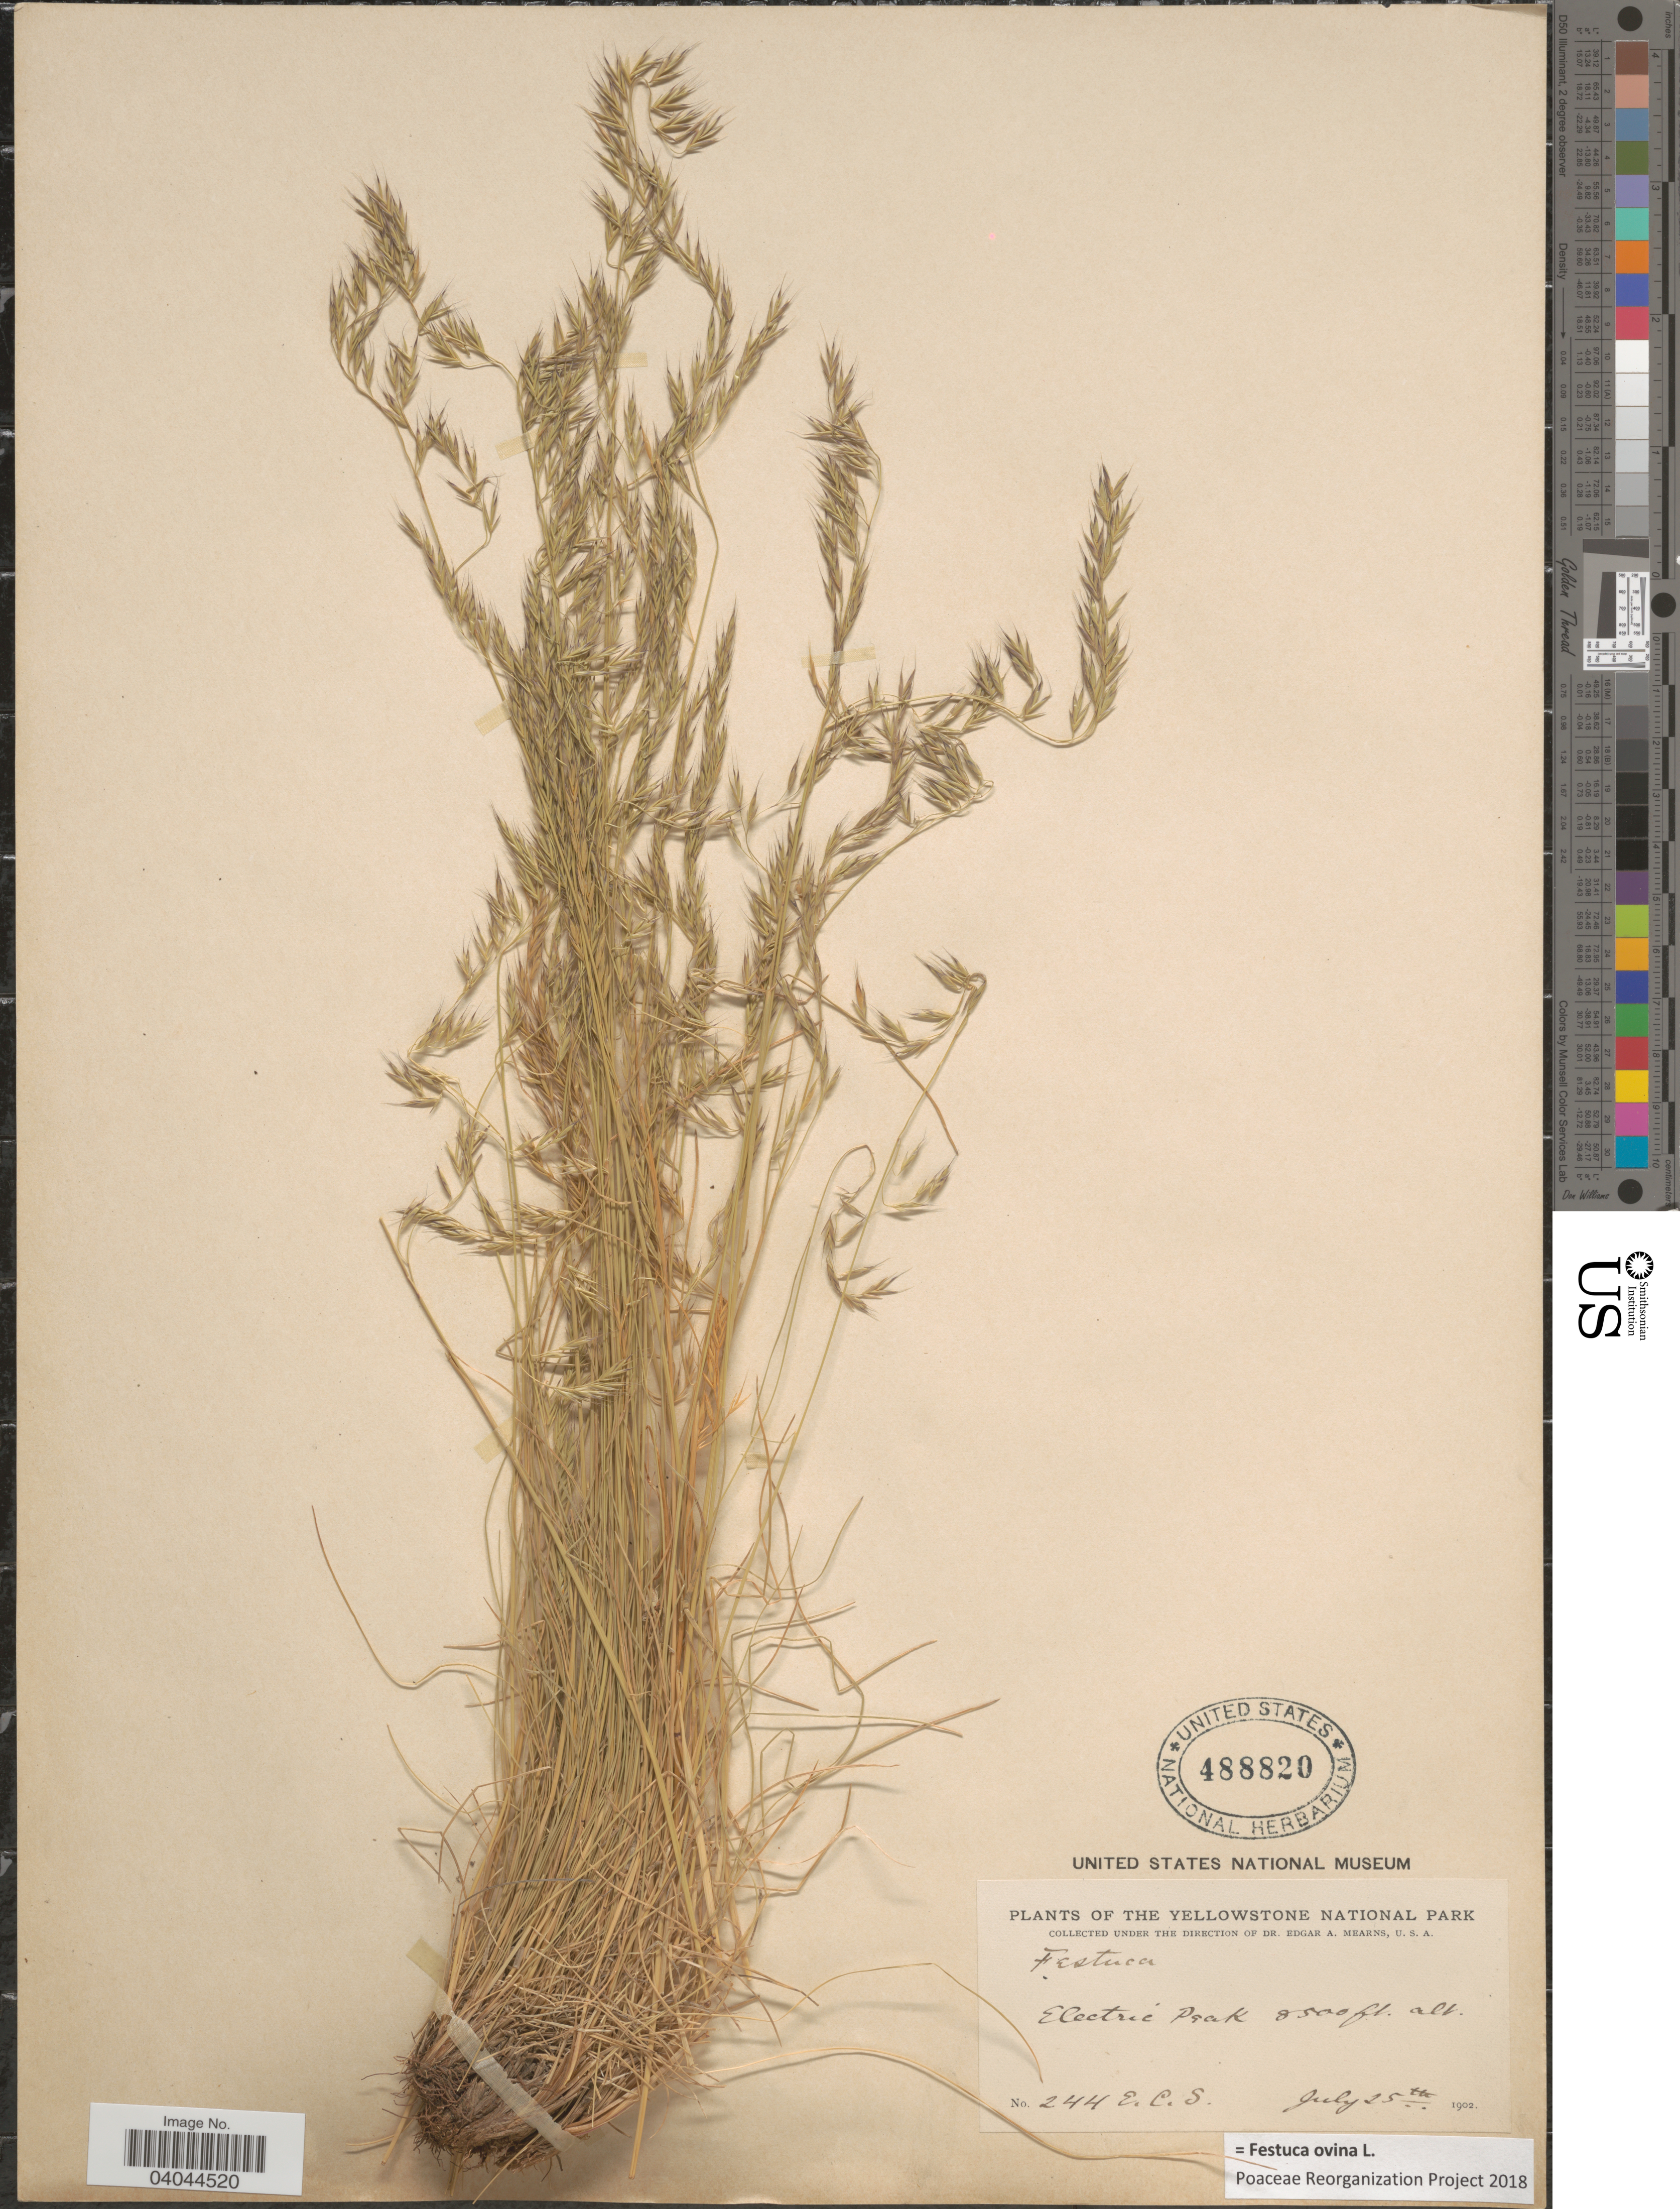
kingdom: Plantae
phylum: Tracheophyta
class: Liliopsida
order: Poales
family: Poaceae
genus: Festuca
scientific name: Festuca ovina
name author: L.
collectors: E. C. Smith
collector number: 244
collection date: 1902-07-25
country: United States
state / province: Montana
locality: Yellowstone National Park. Electric Park.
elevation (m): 2591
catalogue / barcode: US 488820